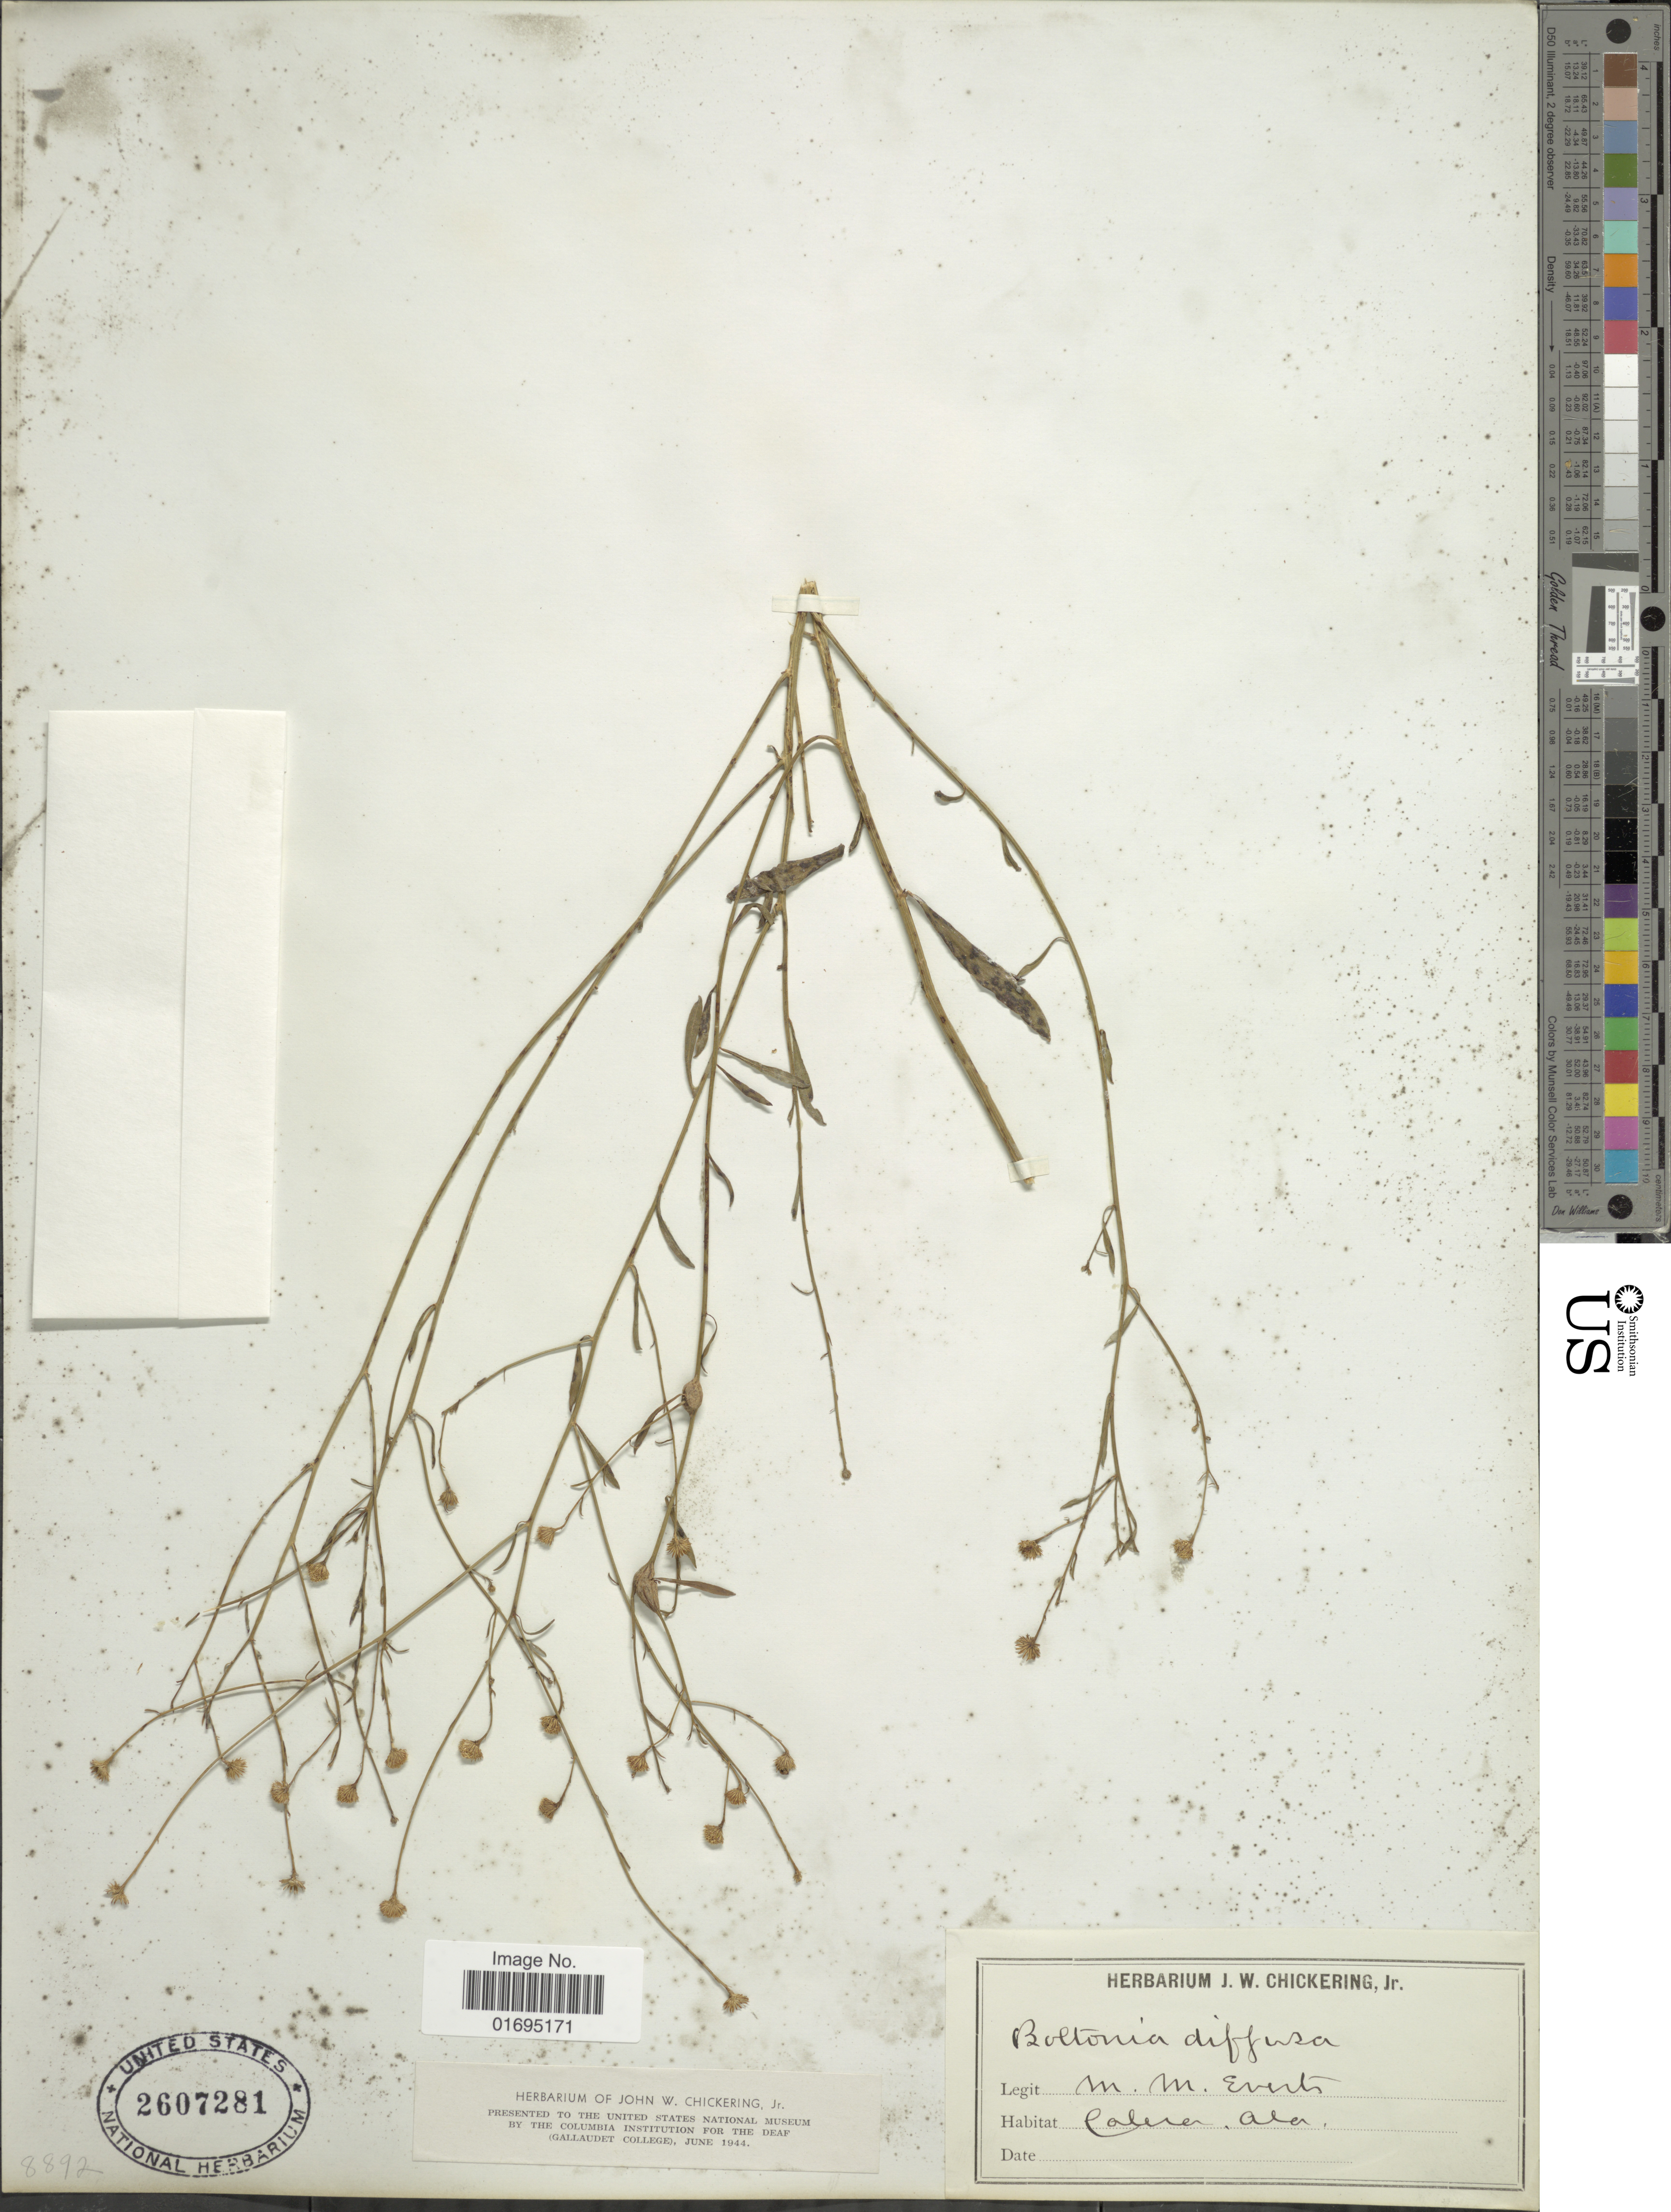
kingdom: Plantae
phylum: Tracheophyta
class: Magnoliopsida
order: Asterales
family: Asteraceae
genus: Boltonia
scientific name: Boltonia diffusa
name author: Elliott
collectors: M. Everts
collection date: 1944-06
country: United States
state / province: Alabama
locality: Calera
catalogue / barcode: US 2607281